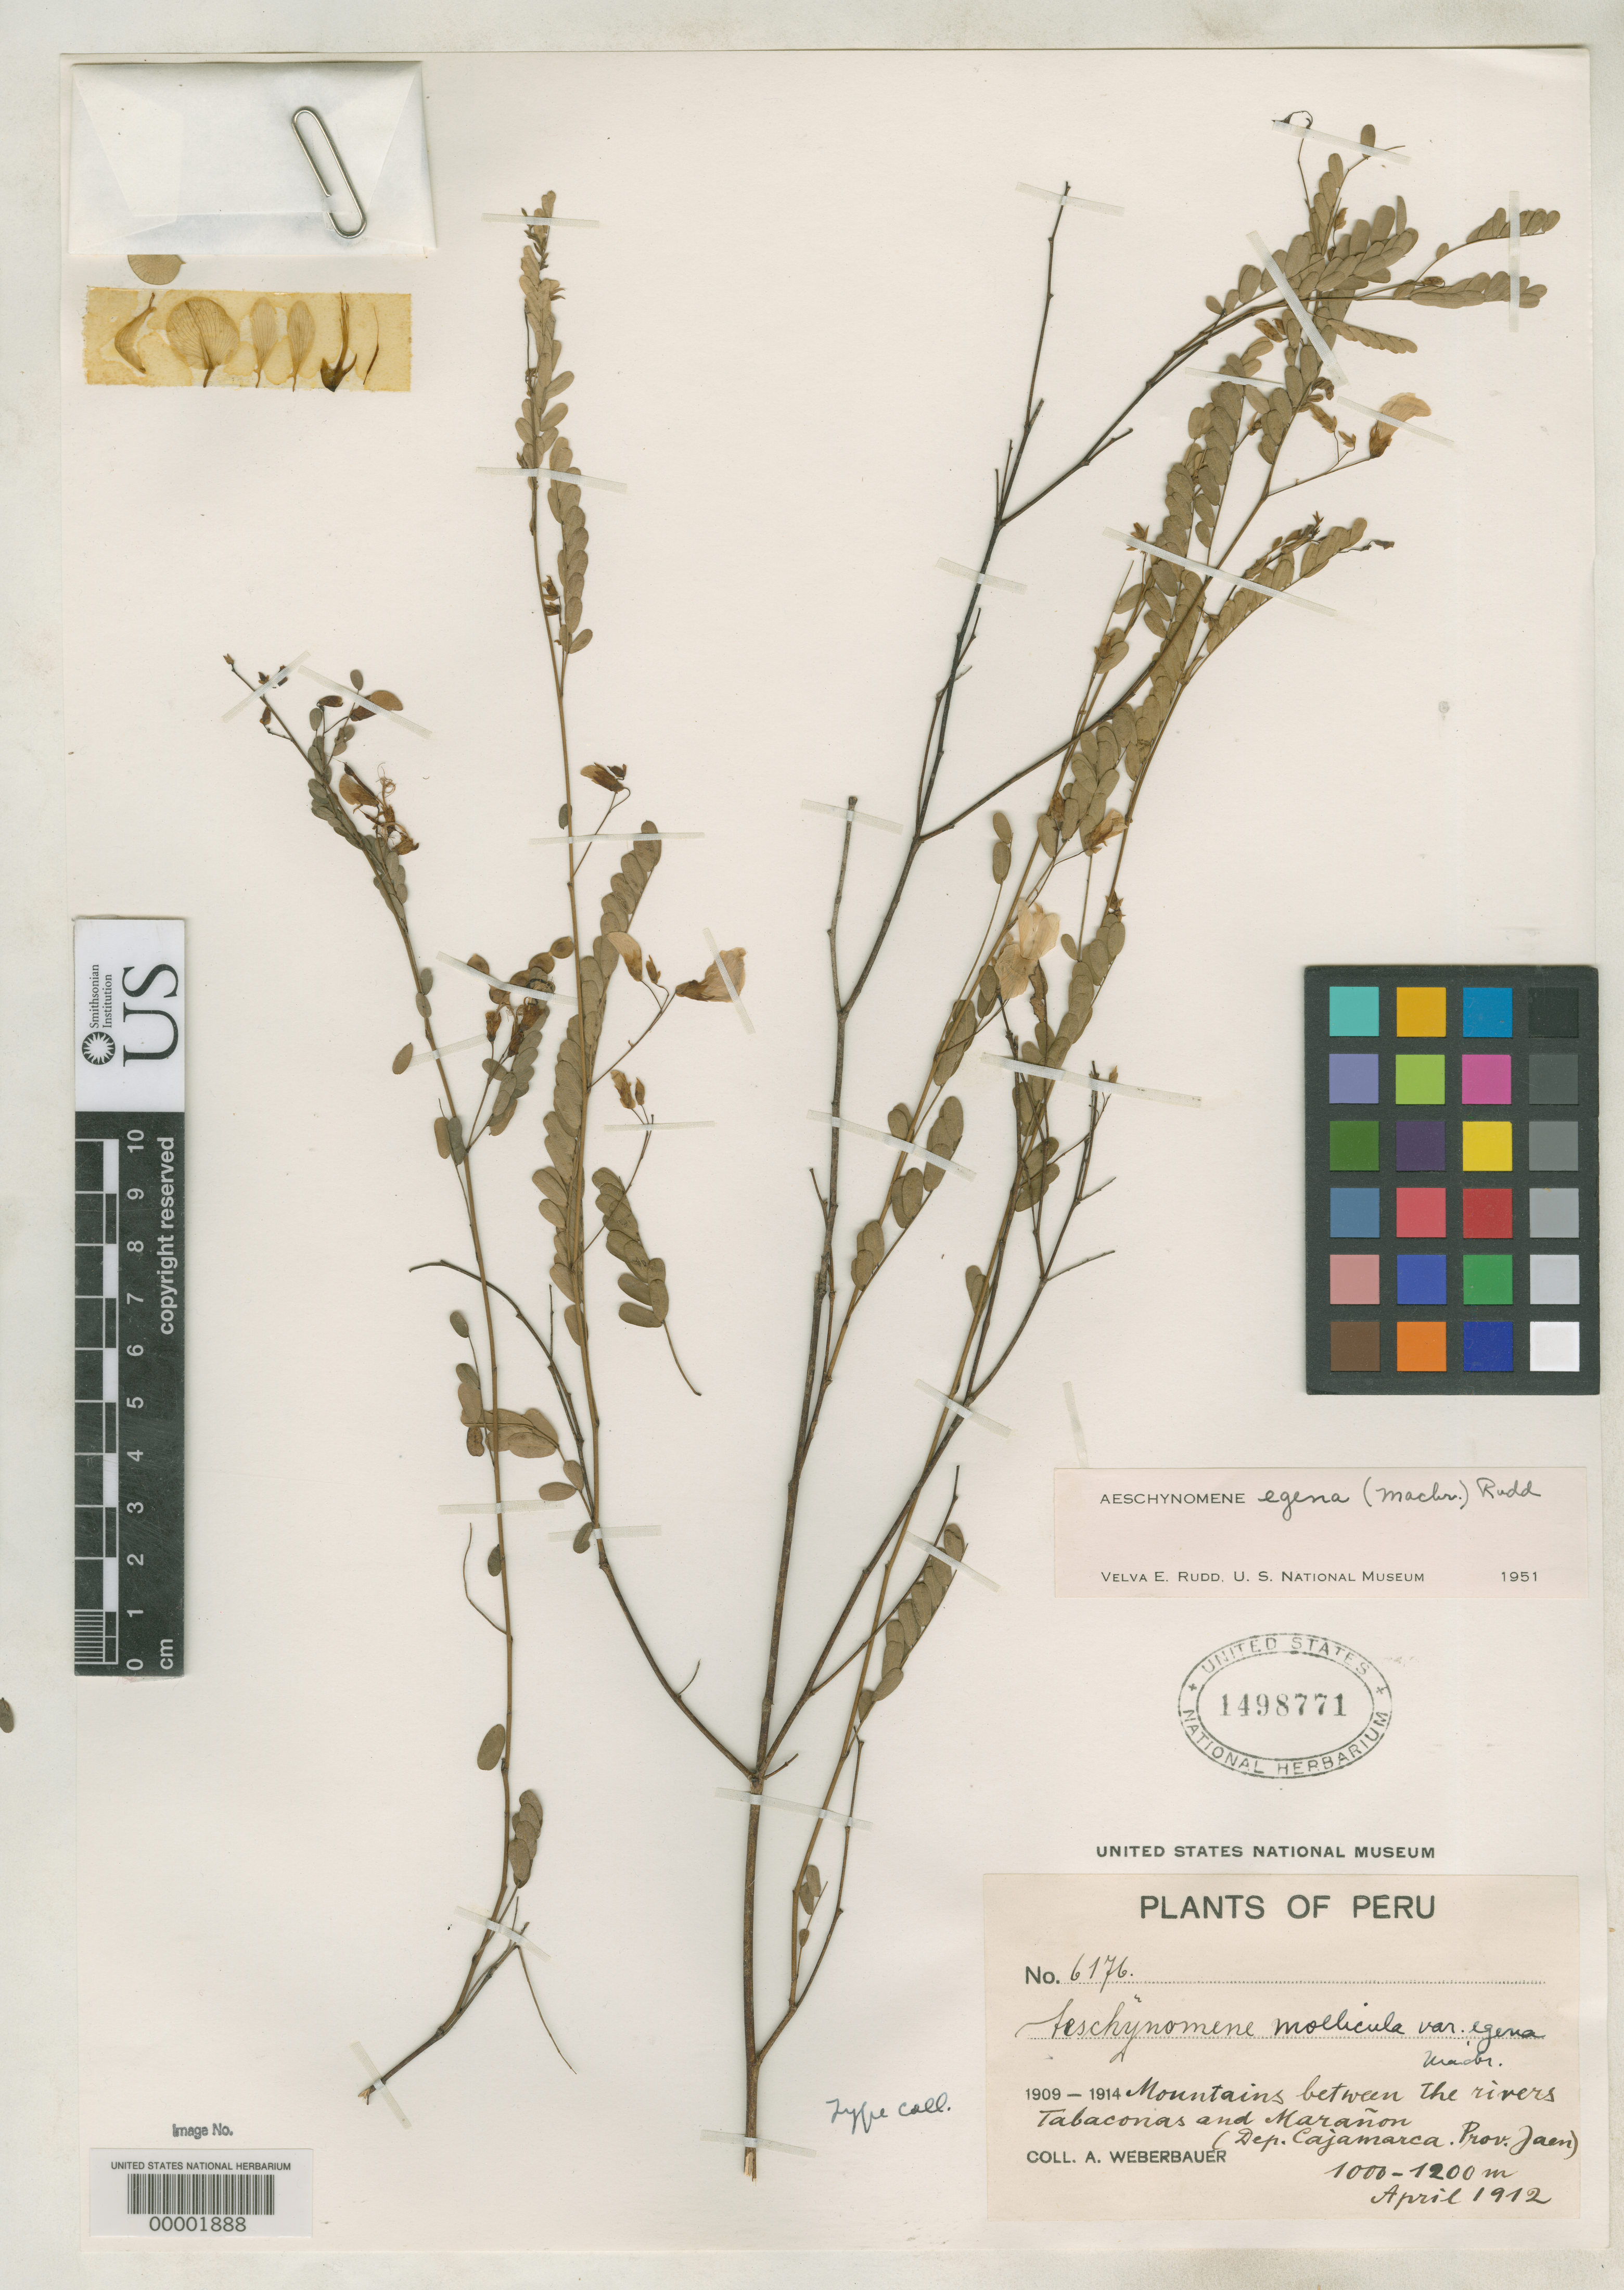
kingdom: Plantae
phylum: Tracheophyta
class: Magnoliopsida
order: Fabales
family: Fabaceae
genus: Aeschynomene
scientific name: Aeschynomene mollicula var. egena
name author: J.F. Macbr.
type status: Isotype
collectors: A. Weberbauer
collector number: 6176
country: Peru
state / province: Ucayali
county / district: Coronel Portillo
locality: between Tabacoas and Maranon Rivers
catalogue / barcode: US 1498771